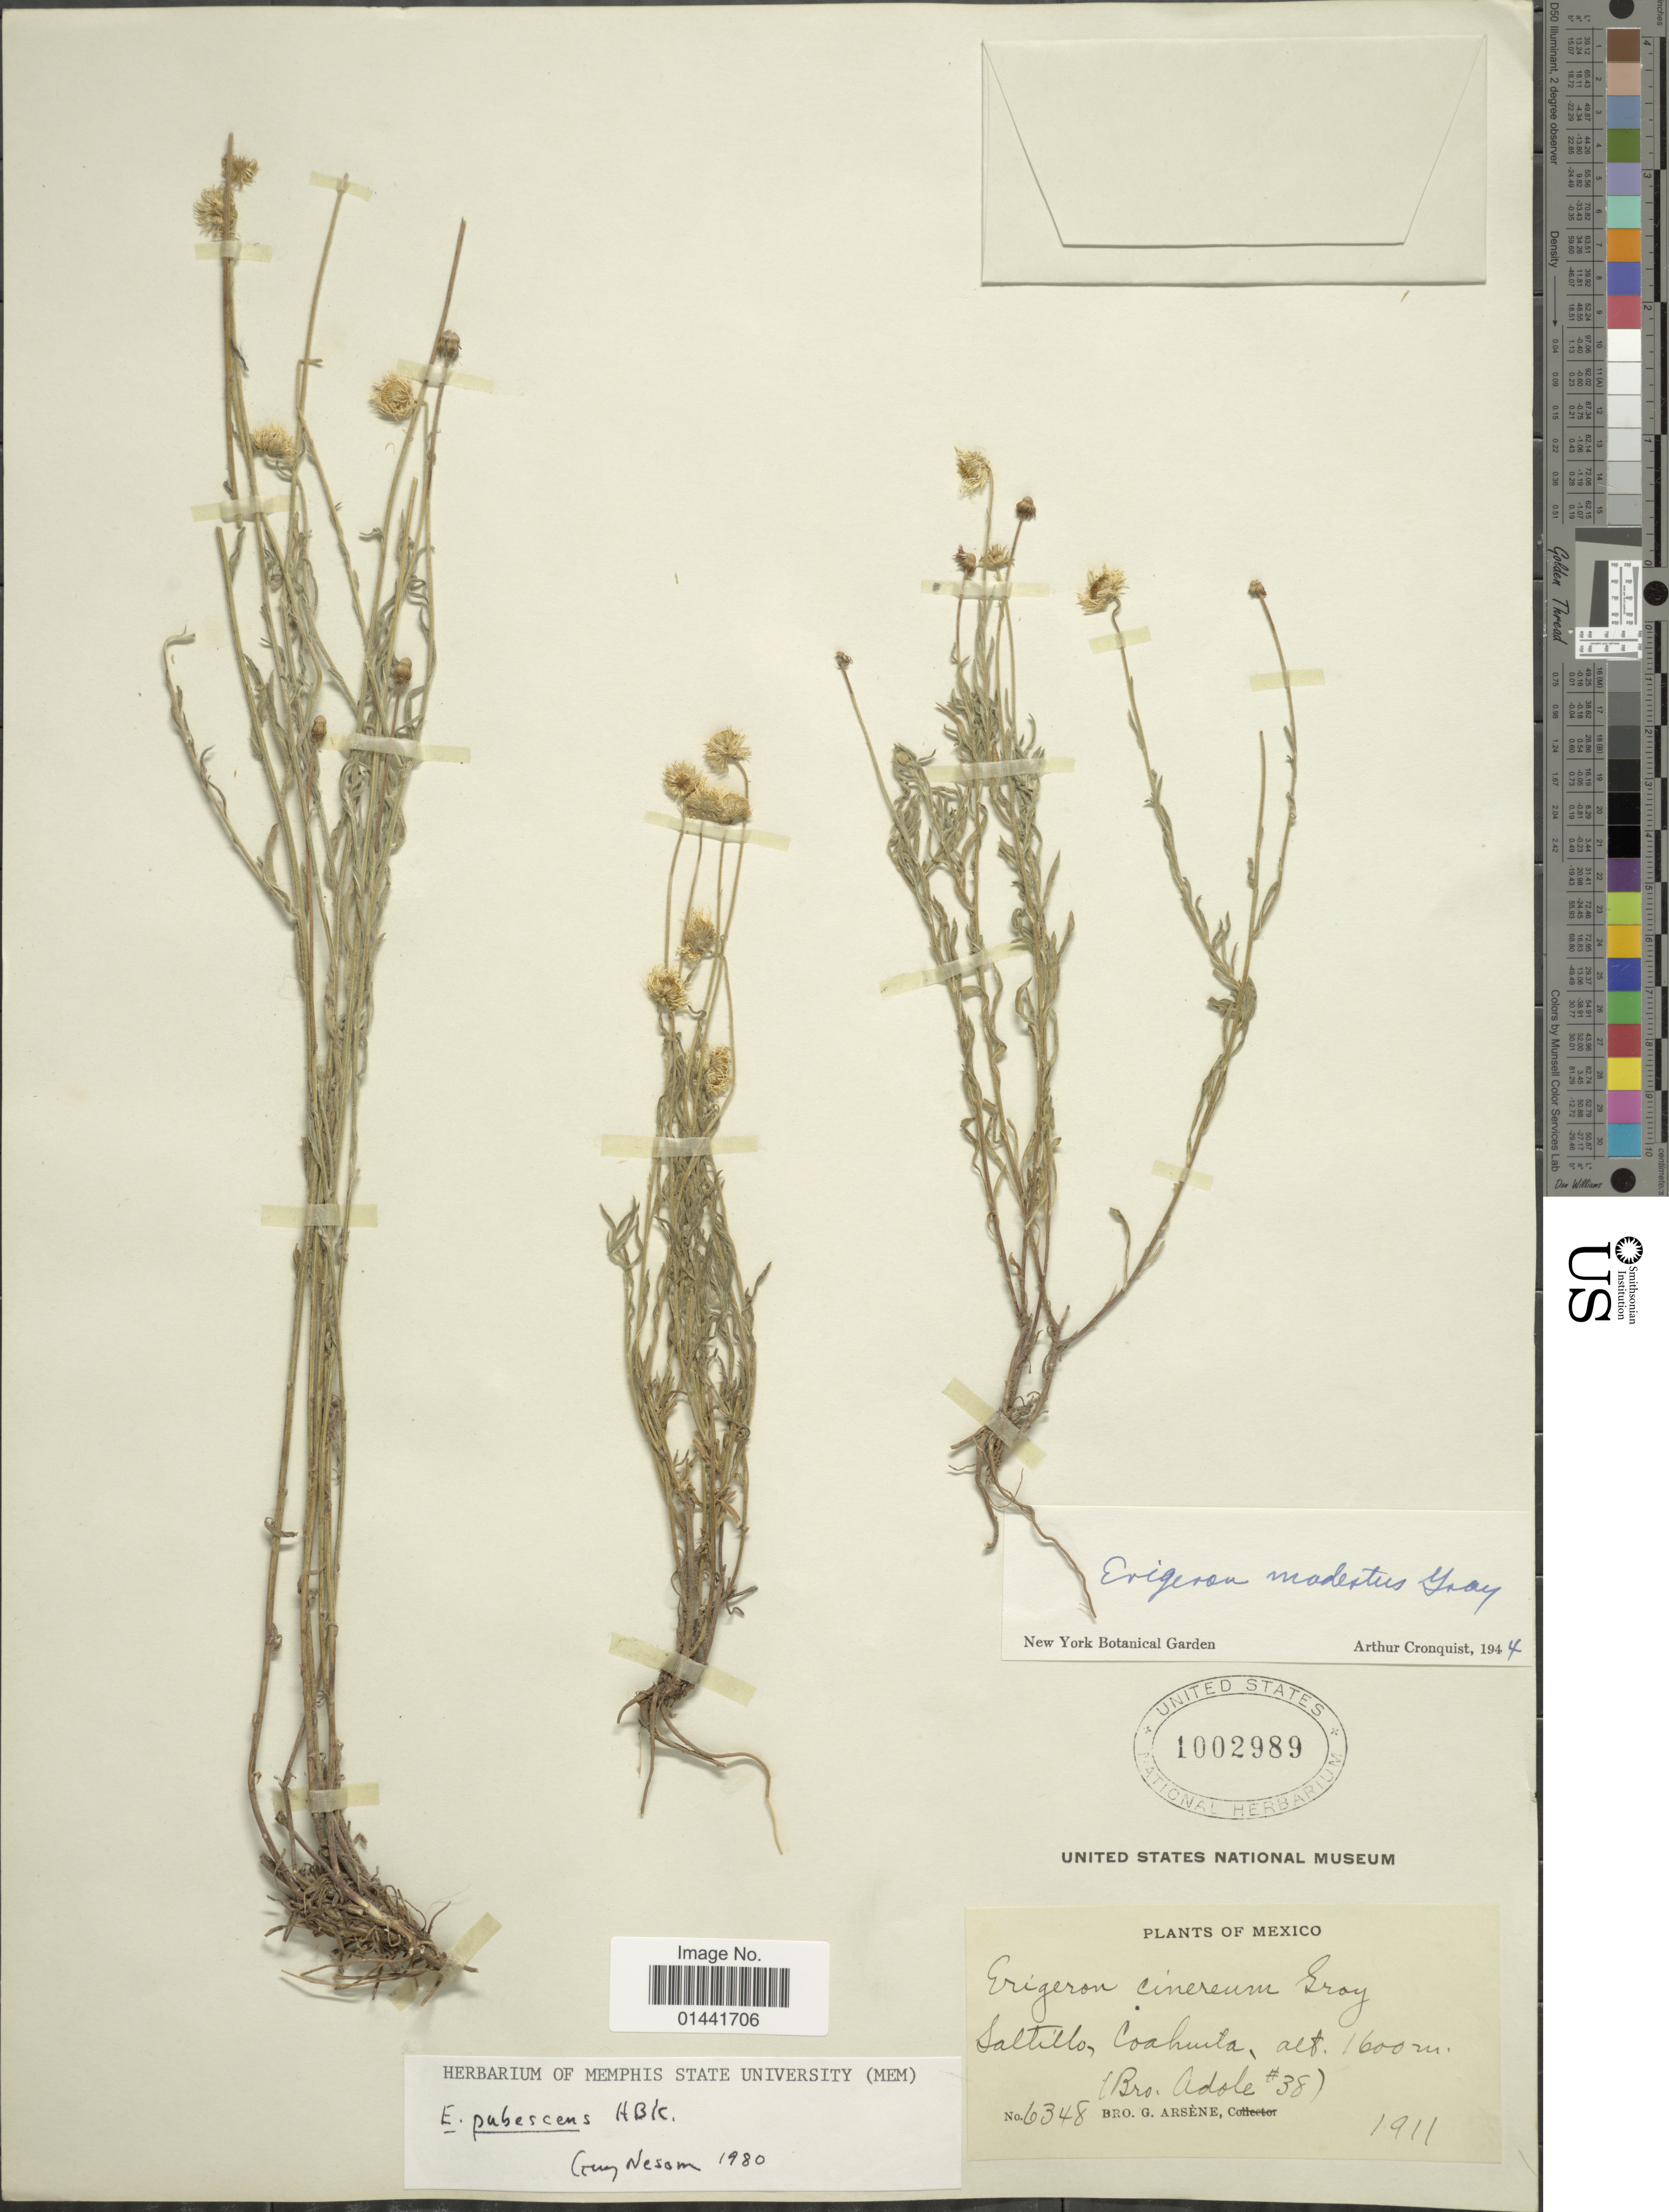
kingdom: Plantae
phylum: Tracheophyta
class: Magnoliopsida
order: Asterales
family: Asteraceae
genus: Erigeron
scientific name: Erigeron pubescens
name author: Kunth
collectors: Bro. Adole & Bro. G. Arsène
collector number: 6348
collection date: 1911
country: Mexico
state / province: Coahuila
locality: Saltillo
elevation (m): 1600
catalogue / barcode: US 1002989